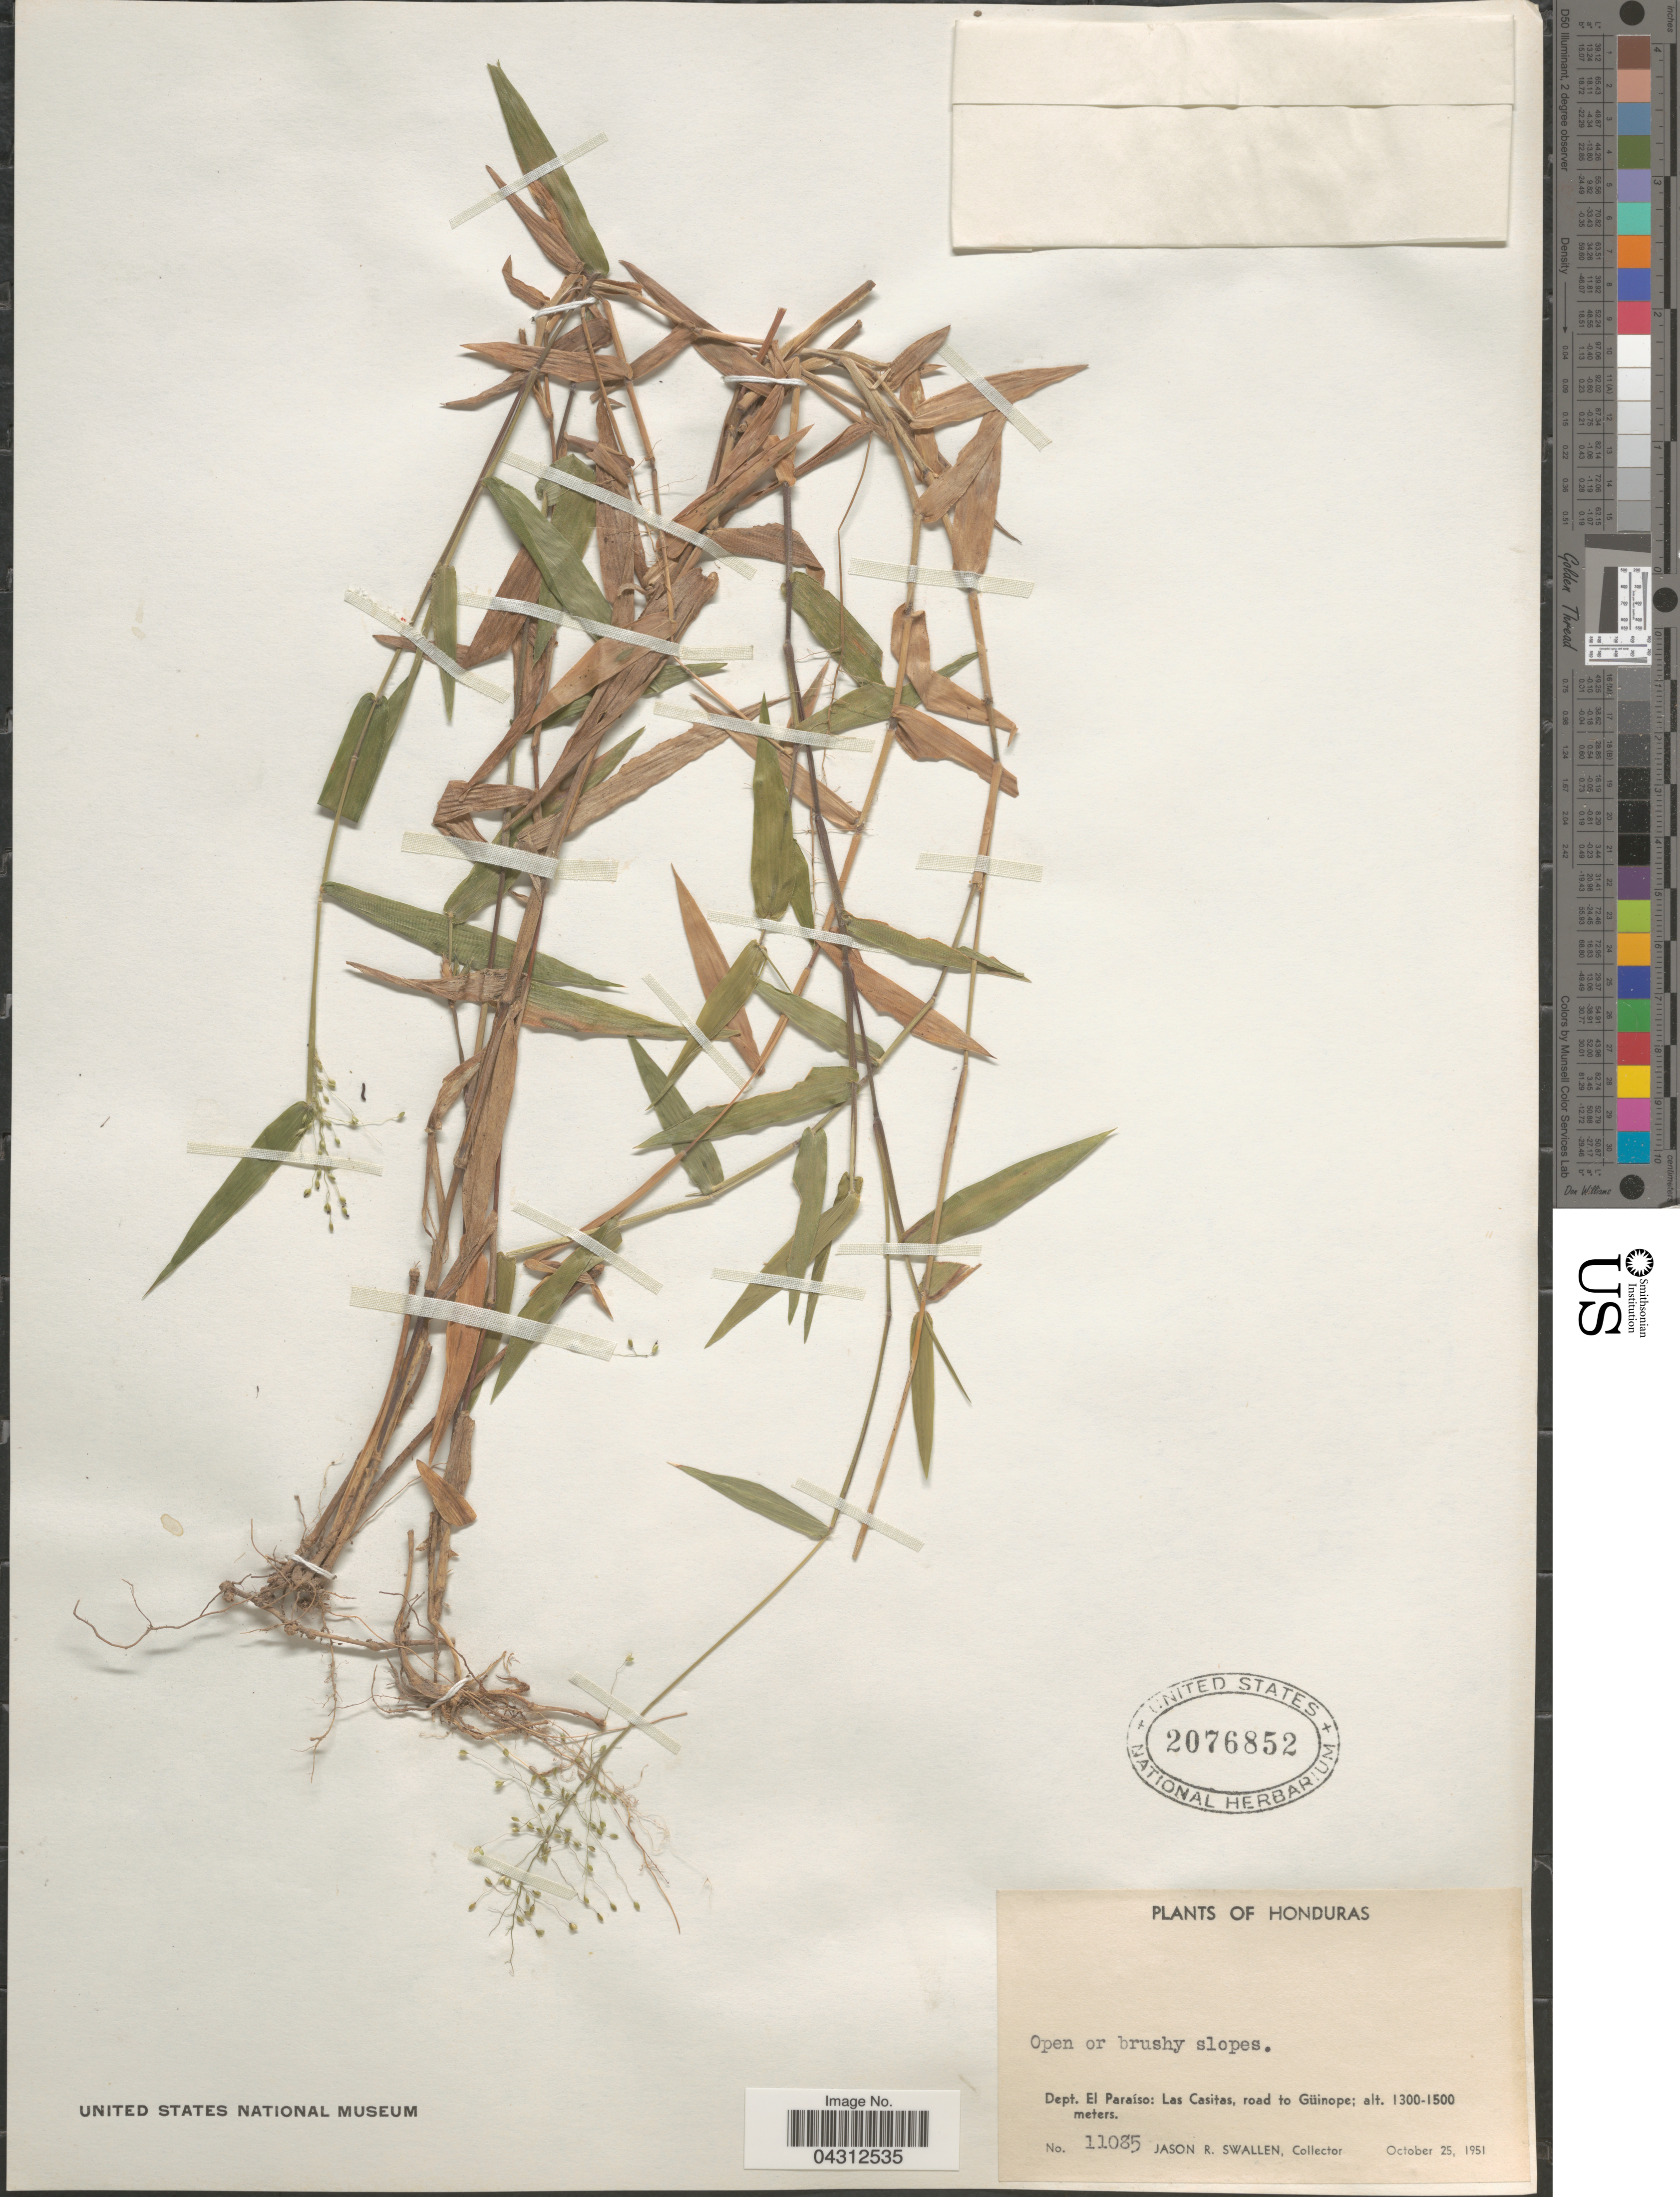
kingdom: Plantae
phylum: Tracheophyta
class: Liliopsida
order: Poales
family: Poaceae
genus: Panicum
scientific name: Panicum sp.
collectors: J. R. Swallen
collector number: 11085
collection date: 1951-10-25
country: Honduras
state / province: El Paraiso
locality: Dept. El Paraíso: Las Casitas, road to Güinope.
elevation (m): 1300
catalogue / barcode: US 2076852